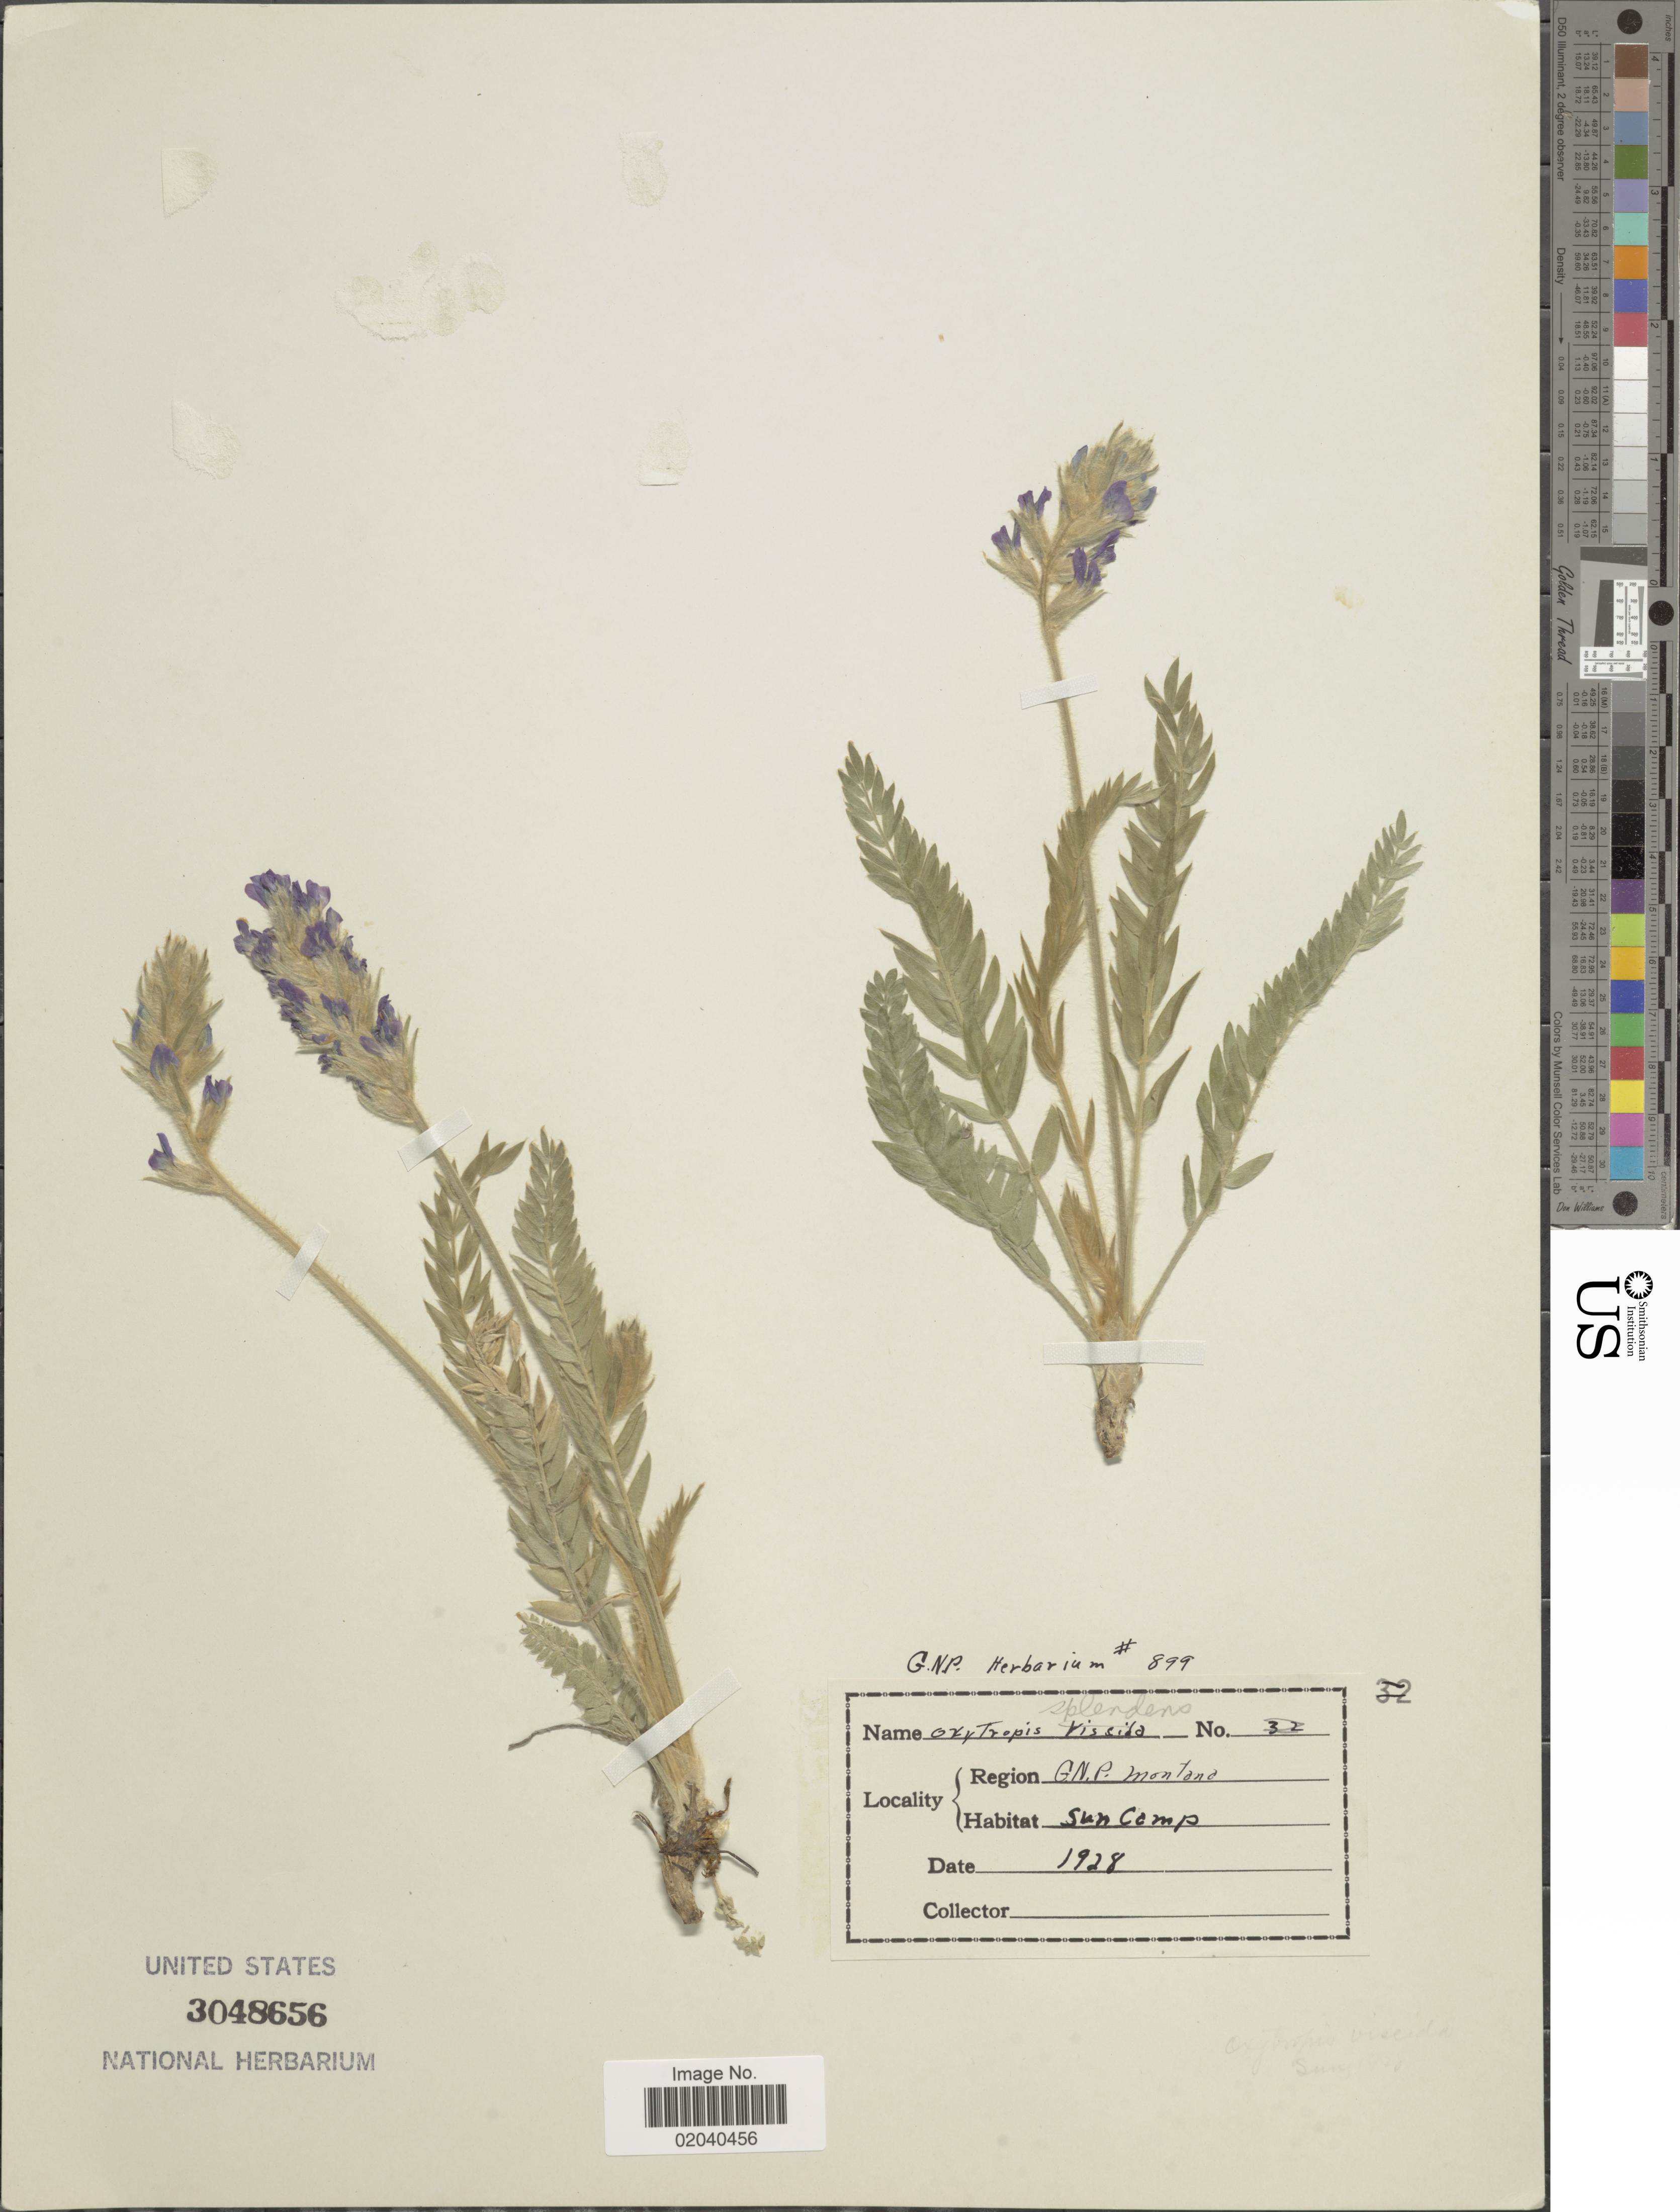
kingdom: Plantae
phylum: Tracheophyta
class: Magnoliopsida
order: Fabales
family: Fabaceae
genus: Oxytropis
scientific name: Oxytropis splendens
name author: Douglas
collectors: ex herb. G. N. P.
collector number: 899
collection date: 1928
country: United States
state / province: Montana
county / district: Flathead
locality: Glacier Nat'l. Park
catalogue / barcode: US 3048656